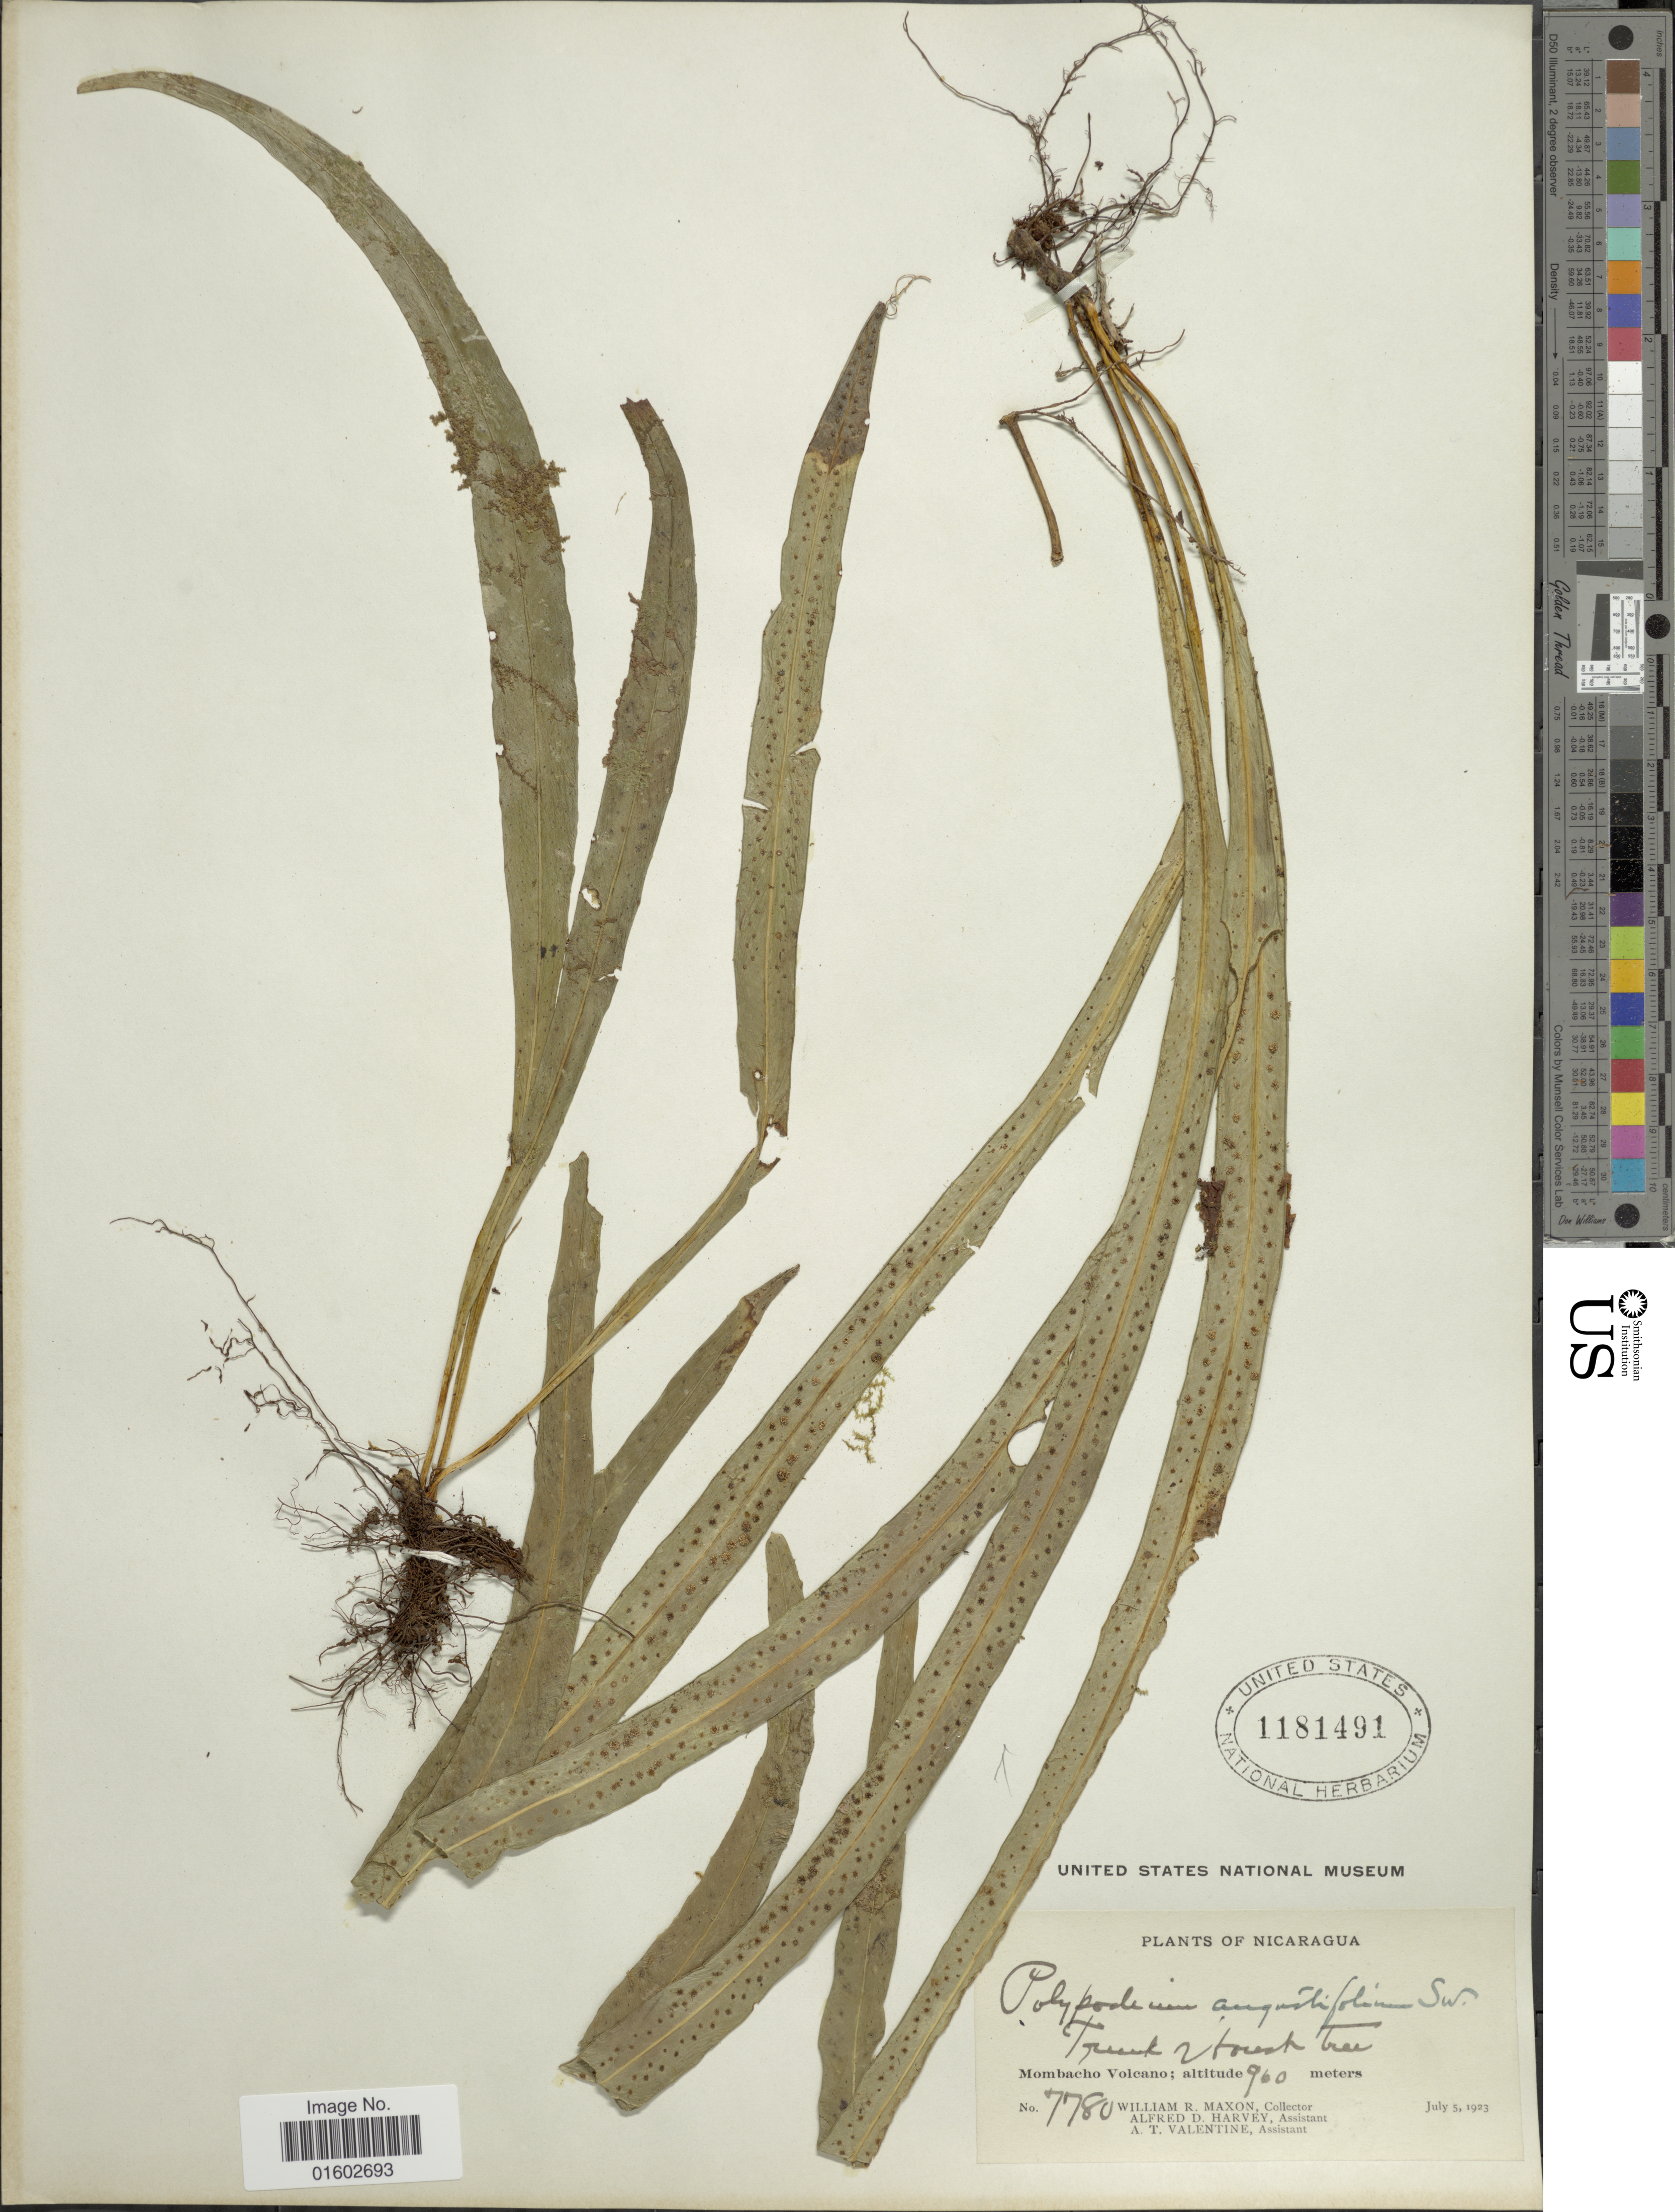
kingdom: Plantae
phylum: Tracheophyta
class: Polypodiopsida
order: Polypodiales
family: Polypodiaceae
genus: Campyloneurum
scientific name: Campyloneurum angustifolium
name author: (Sw.) Fée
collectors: W. R. Maxon, A. D. Harvey & A. Valentine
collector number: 7780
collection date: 1923-07-05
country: Nicaragua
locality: Mombacho Volcano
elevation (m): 960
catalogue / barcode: US 1181491